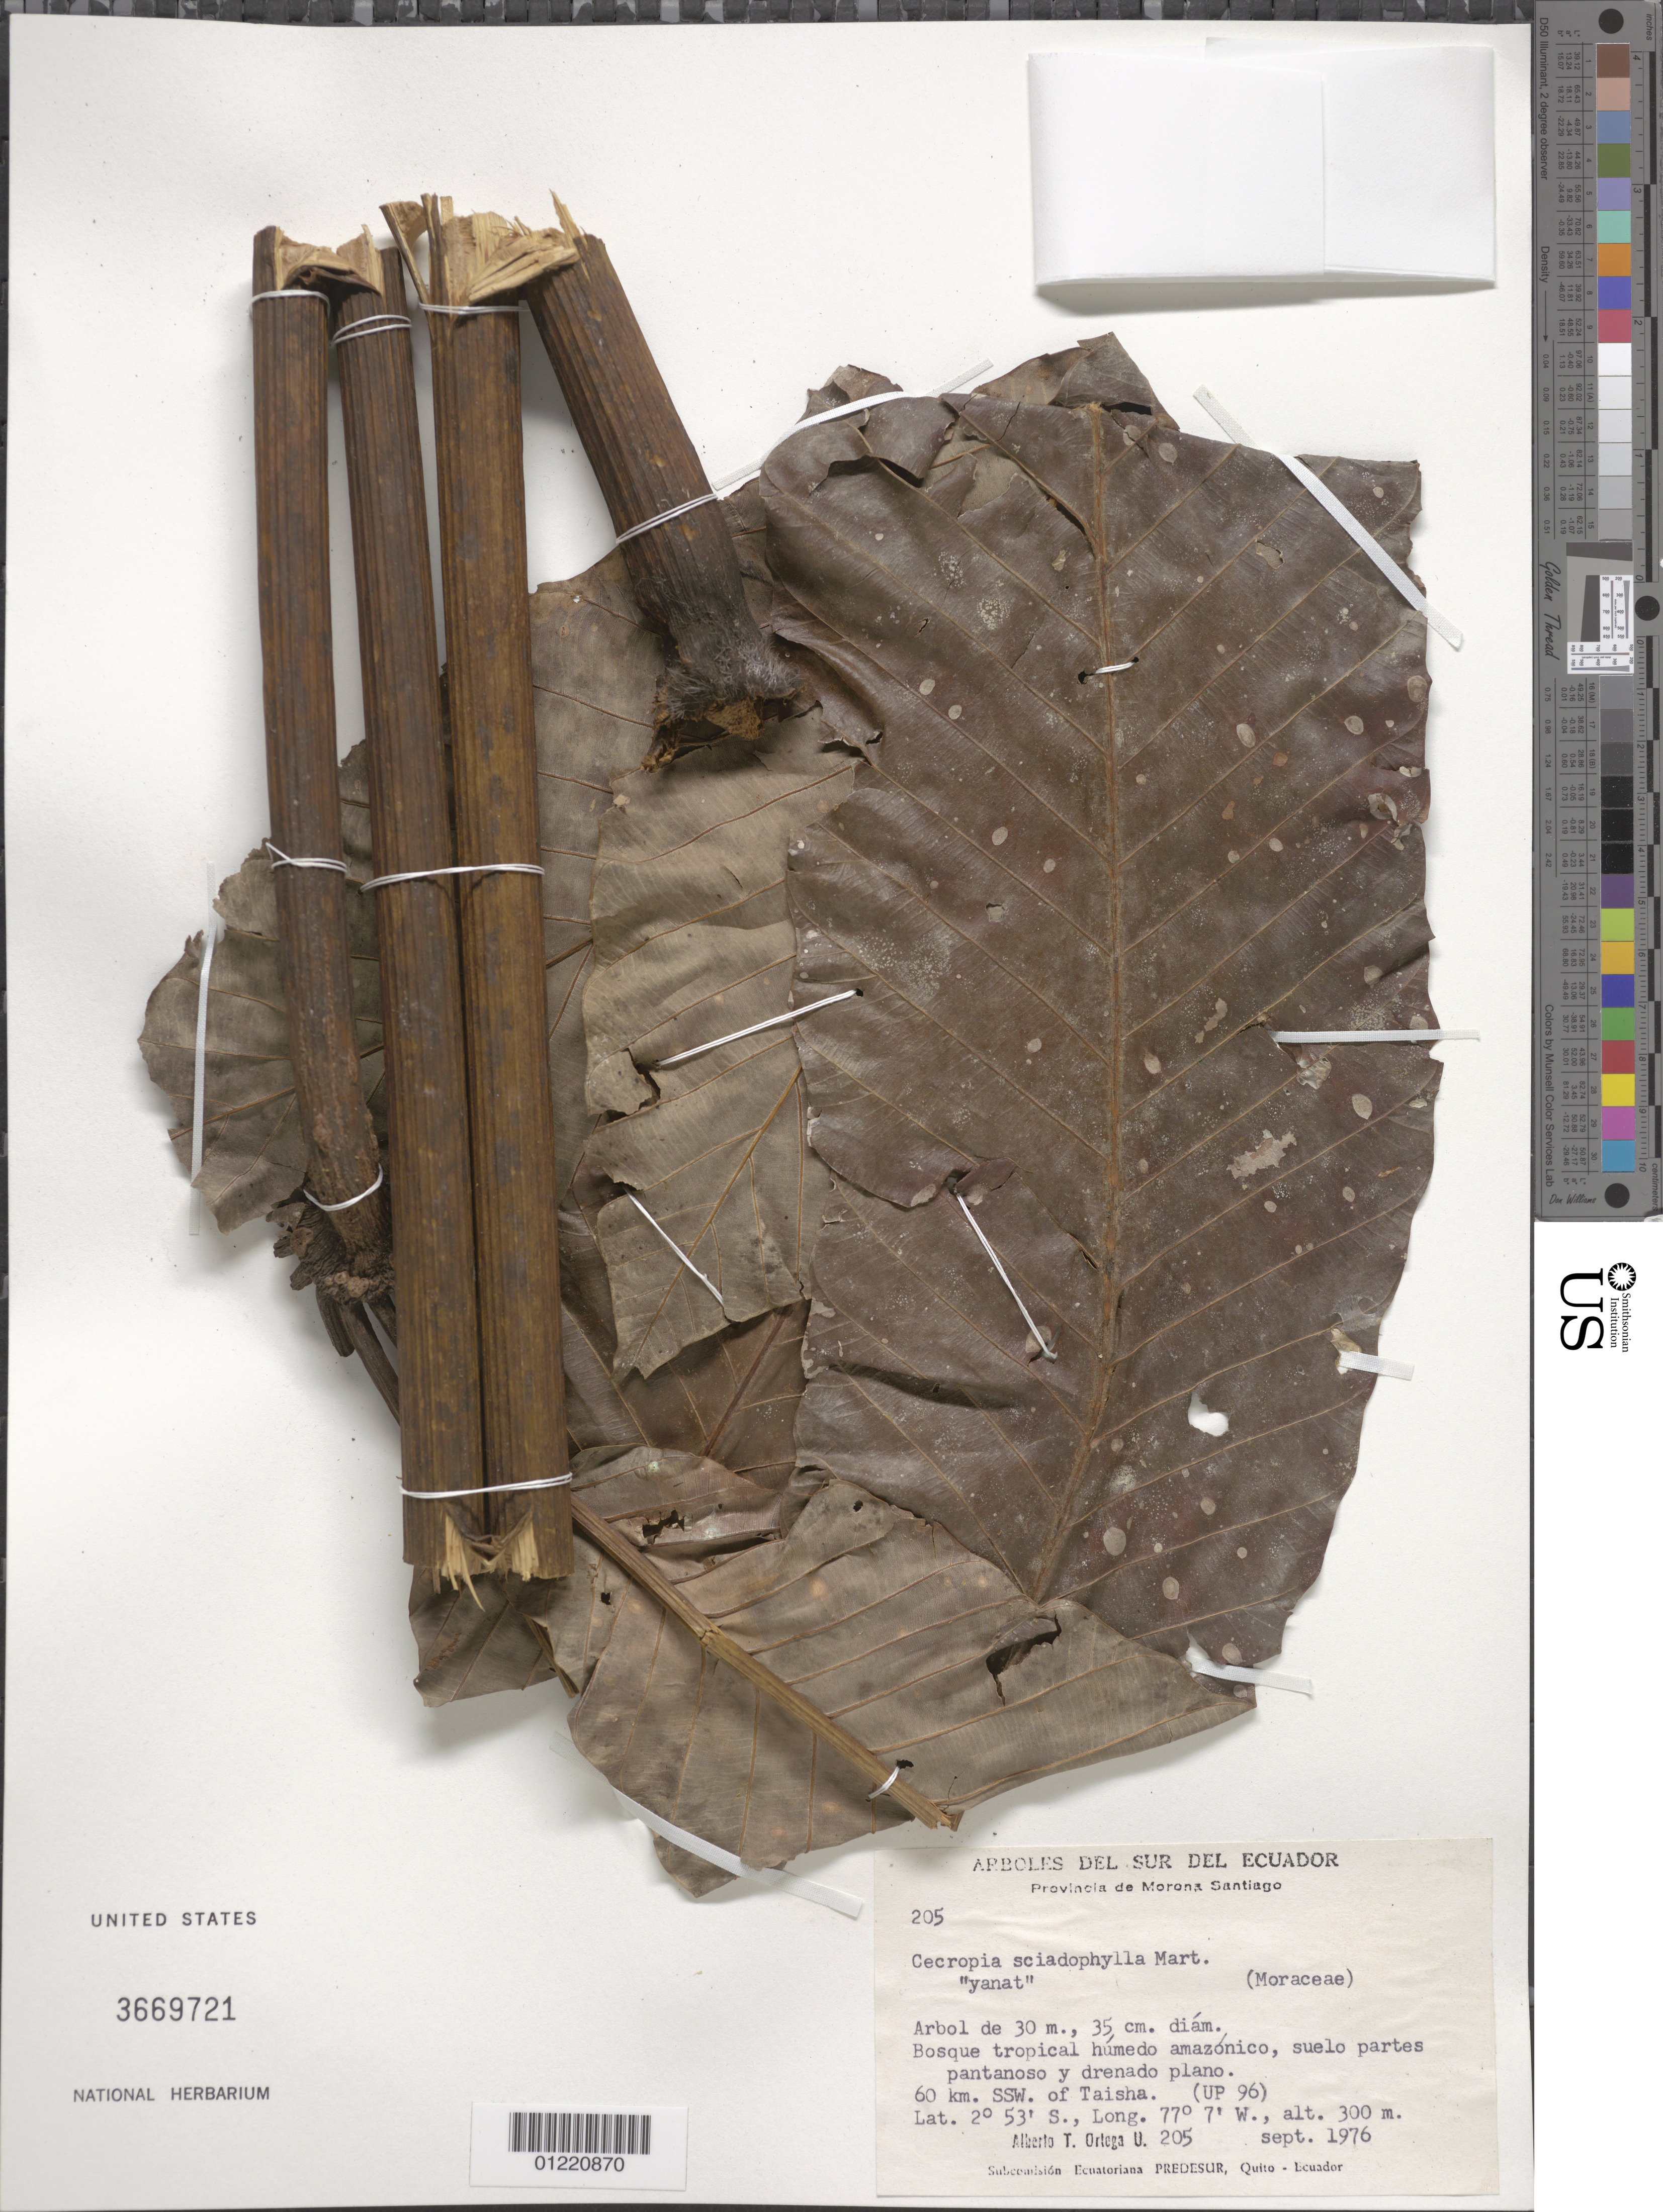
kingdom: Plantae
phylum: Tracheophyta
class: Magnoliopsida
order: Rosales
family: Urticaceae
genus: Cecropia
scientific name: Cecropia sciadophylla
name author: Mart.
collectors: A. T. Ortega U.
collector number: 205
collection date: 1976-09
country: Ecuador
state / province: Morona-Santiago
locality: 60 SSW of Taisha. (UP 96)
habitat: Bosque tropical humedo amazónico, suelo partes pantanoso y drenado plano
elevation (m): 300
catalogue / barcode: US 3669721